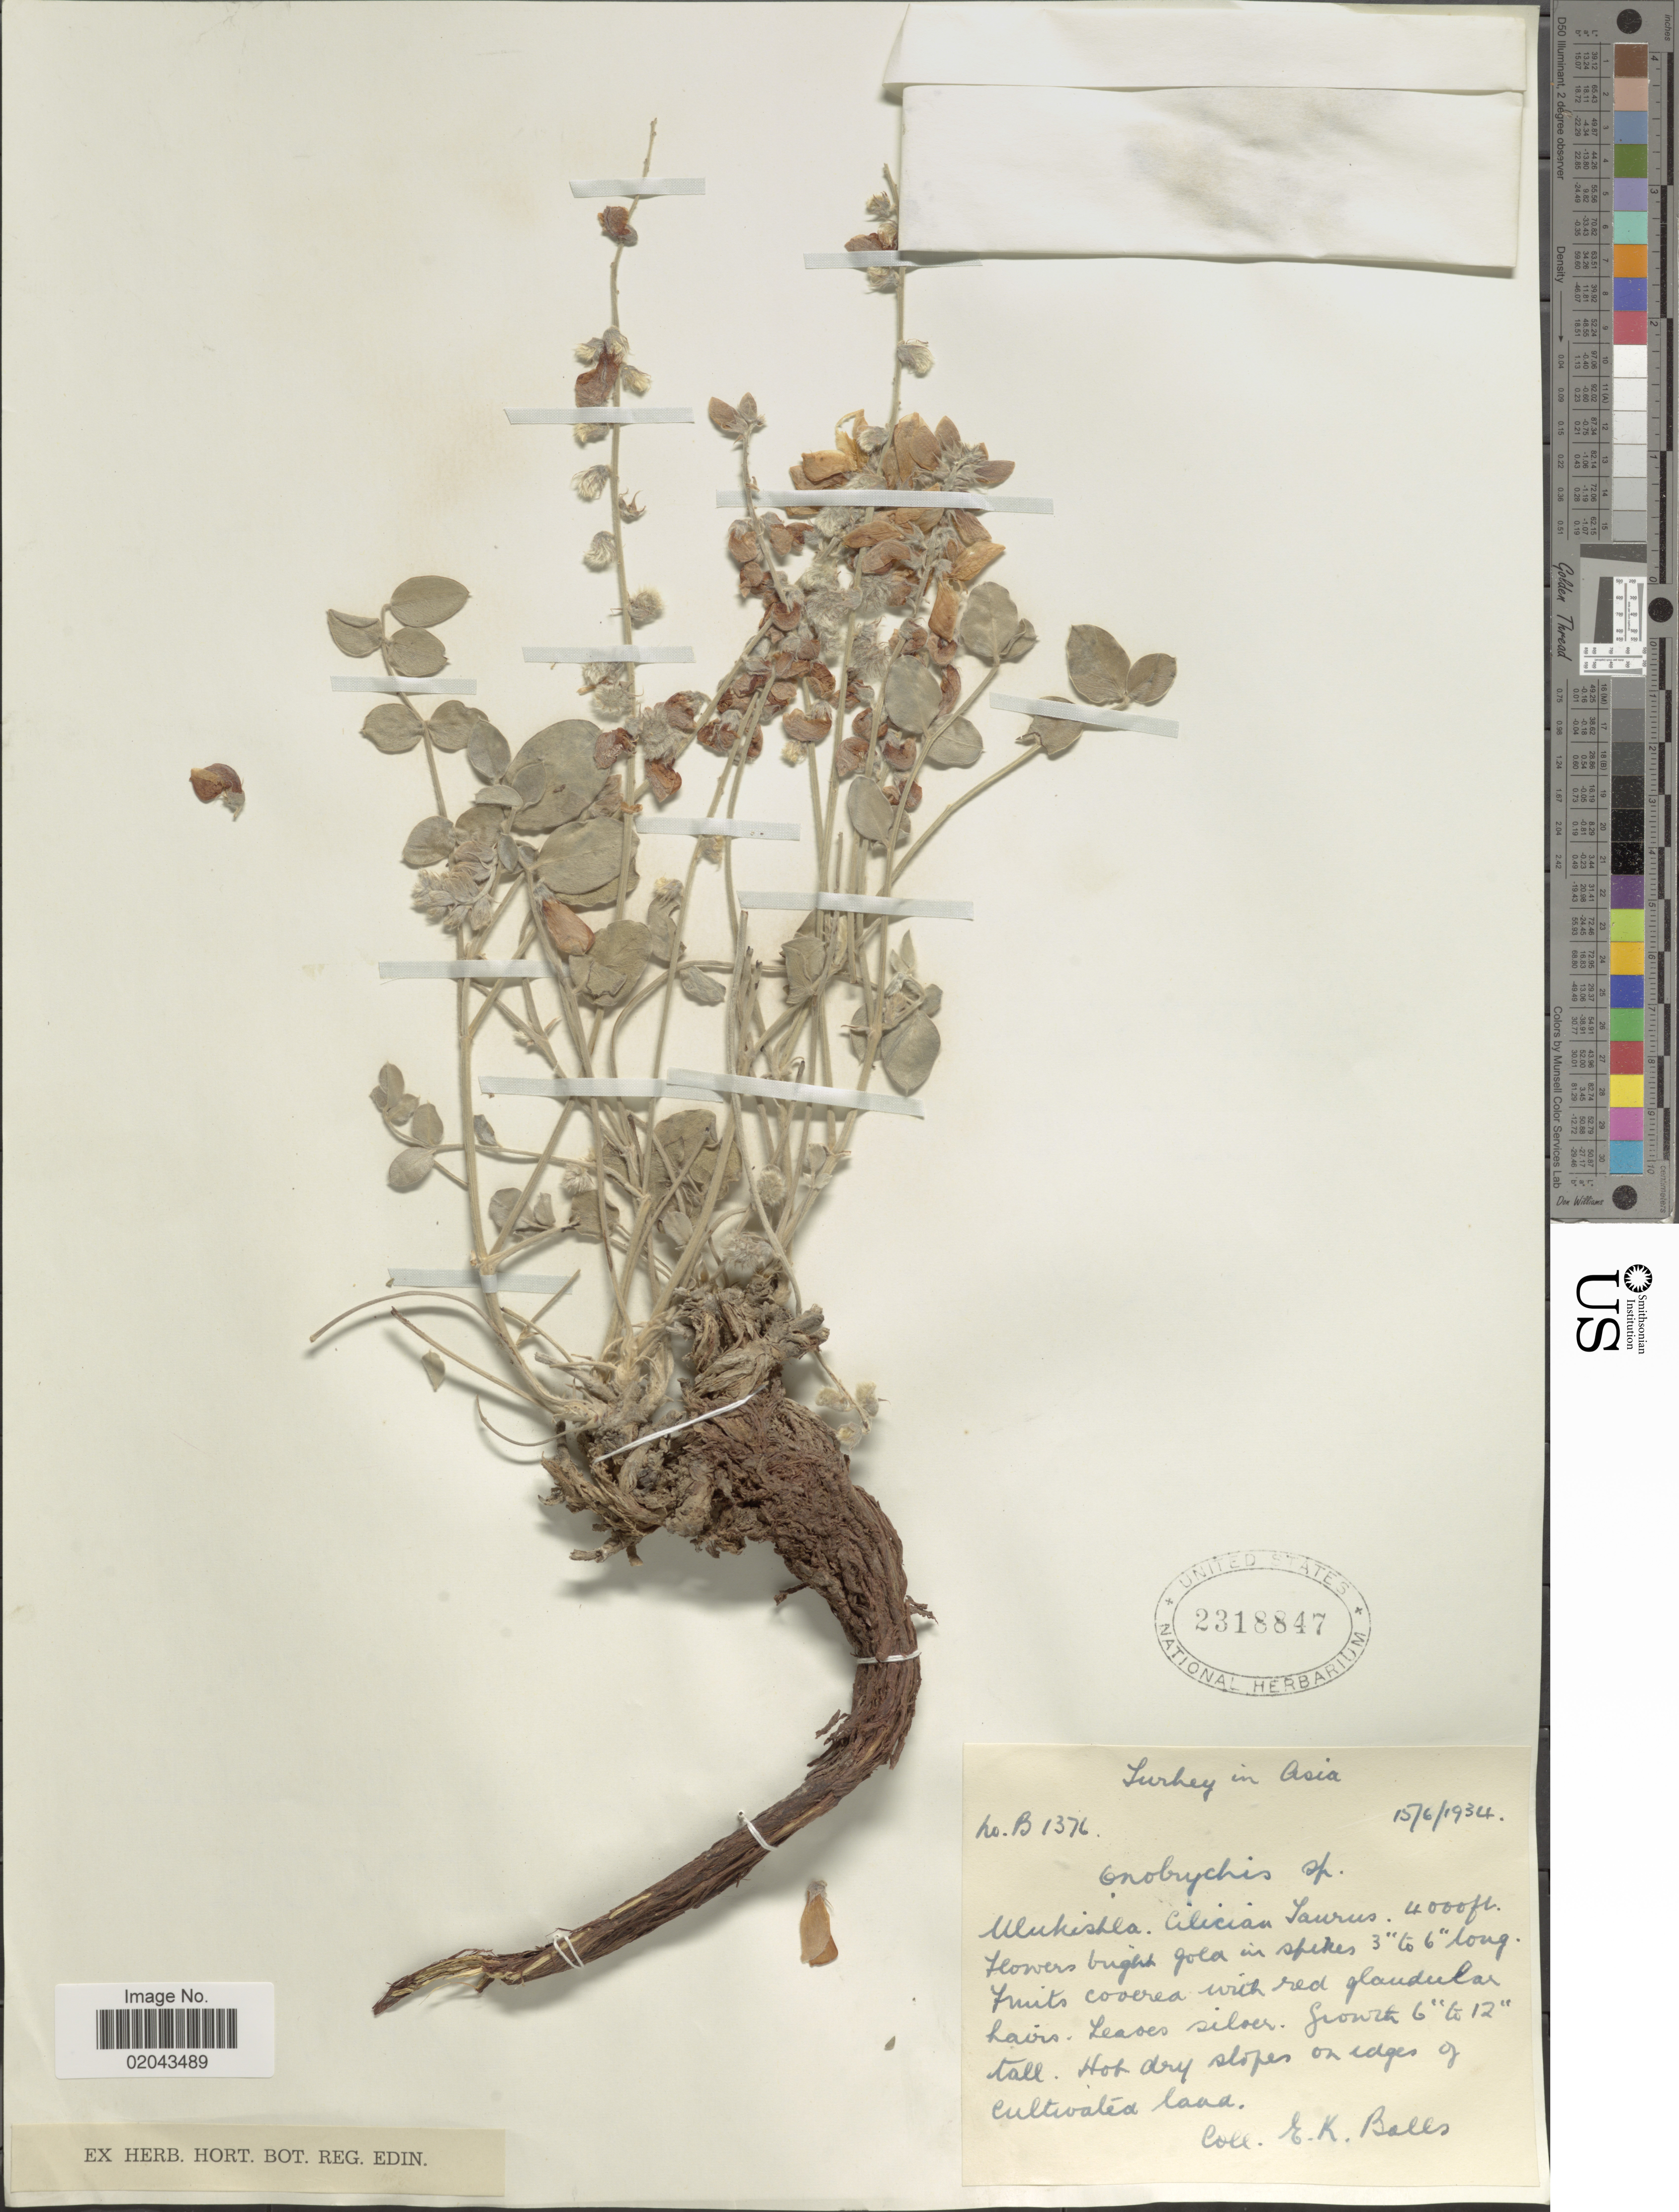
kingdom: Plantae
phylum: Tracheophyta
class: Magnoliopsida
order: Fabales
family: Fabaceae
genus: Onobrychis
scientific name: Onobrychis sp.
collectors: E. K. Balls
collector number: B 1376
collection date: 1934-06-15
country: Turkey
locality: Turkey in Asia, Ulukishla, Cilician Taurus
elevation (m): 1219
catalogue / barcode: US 2318847